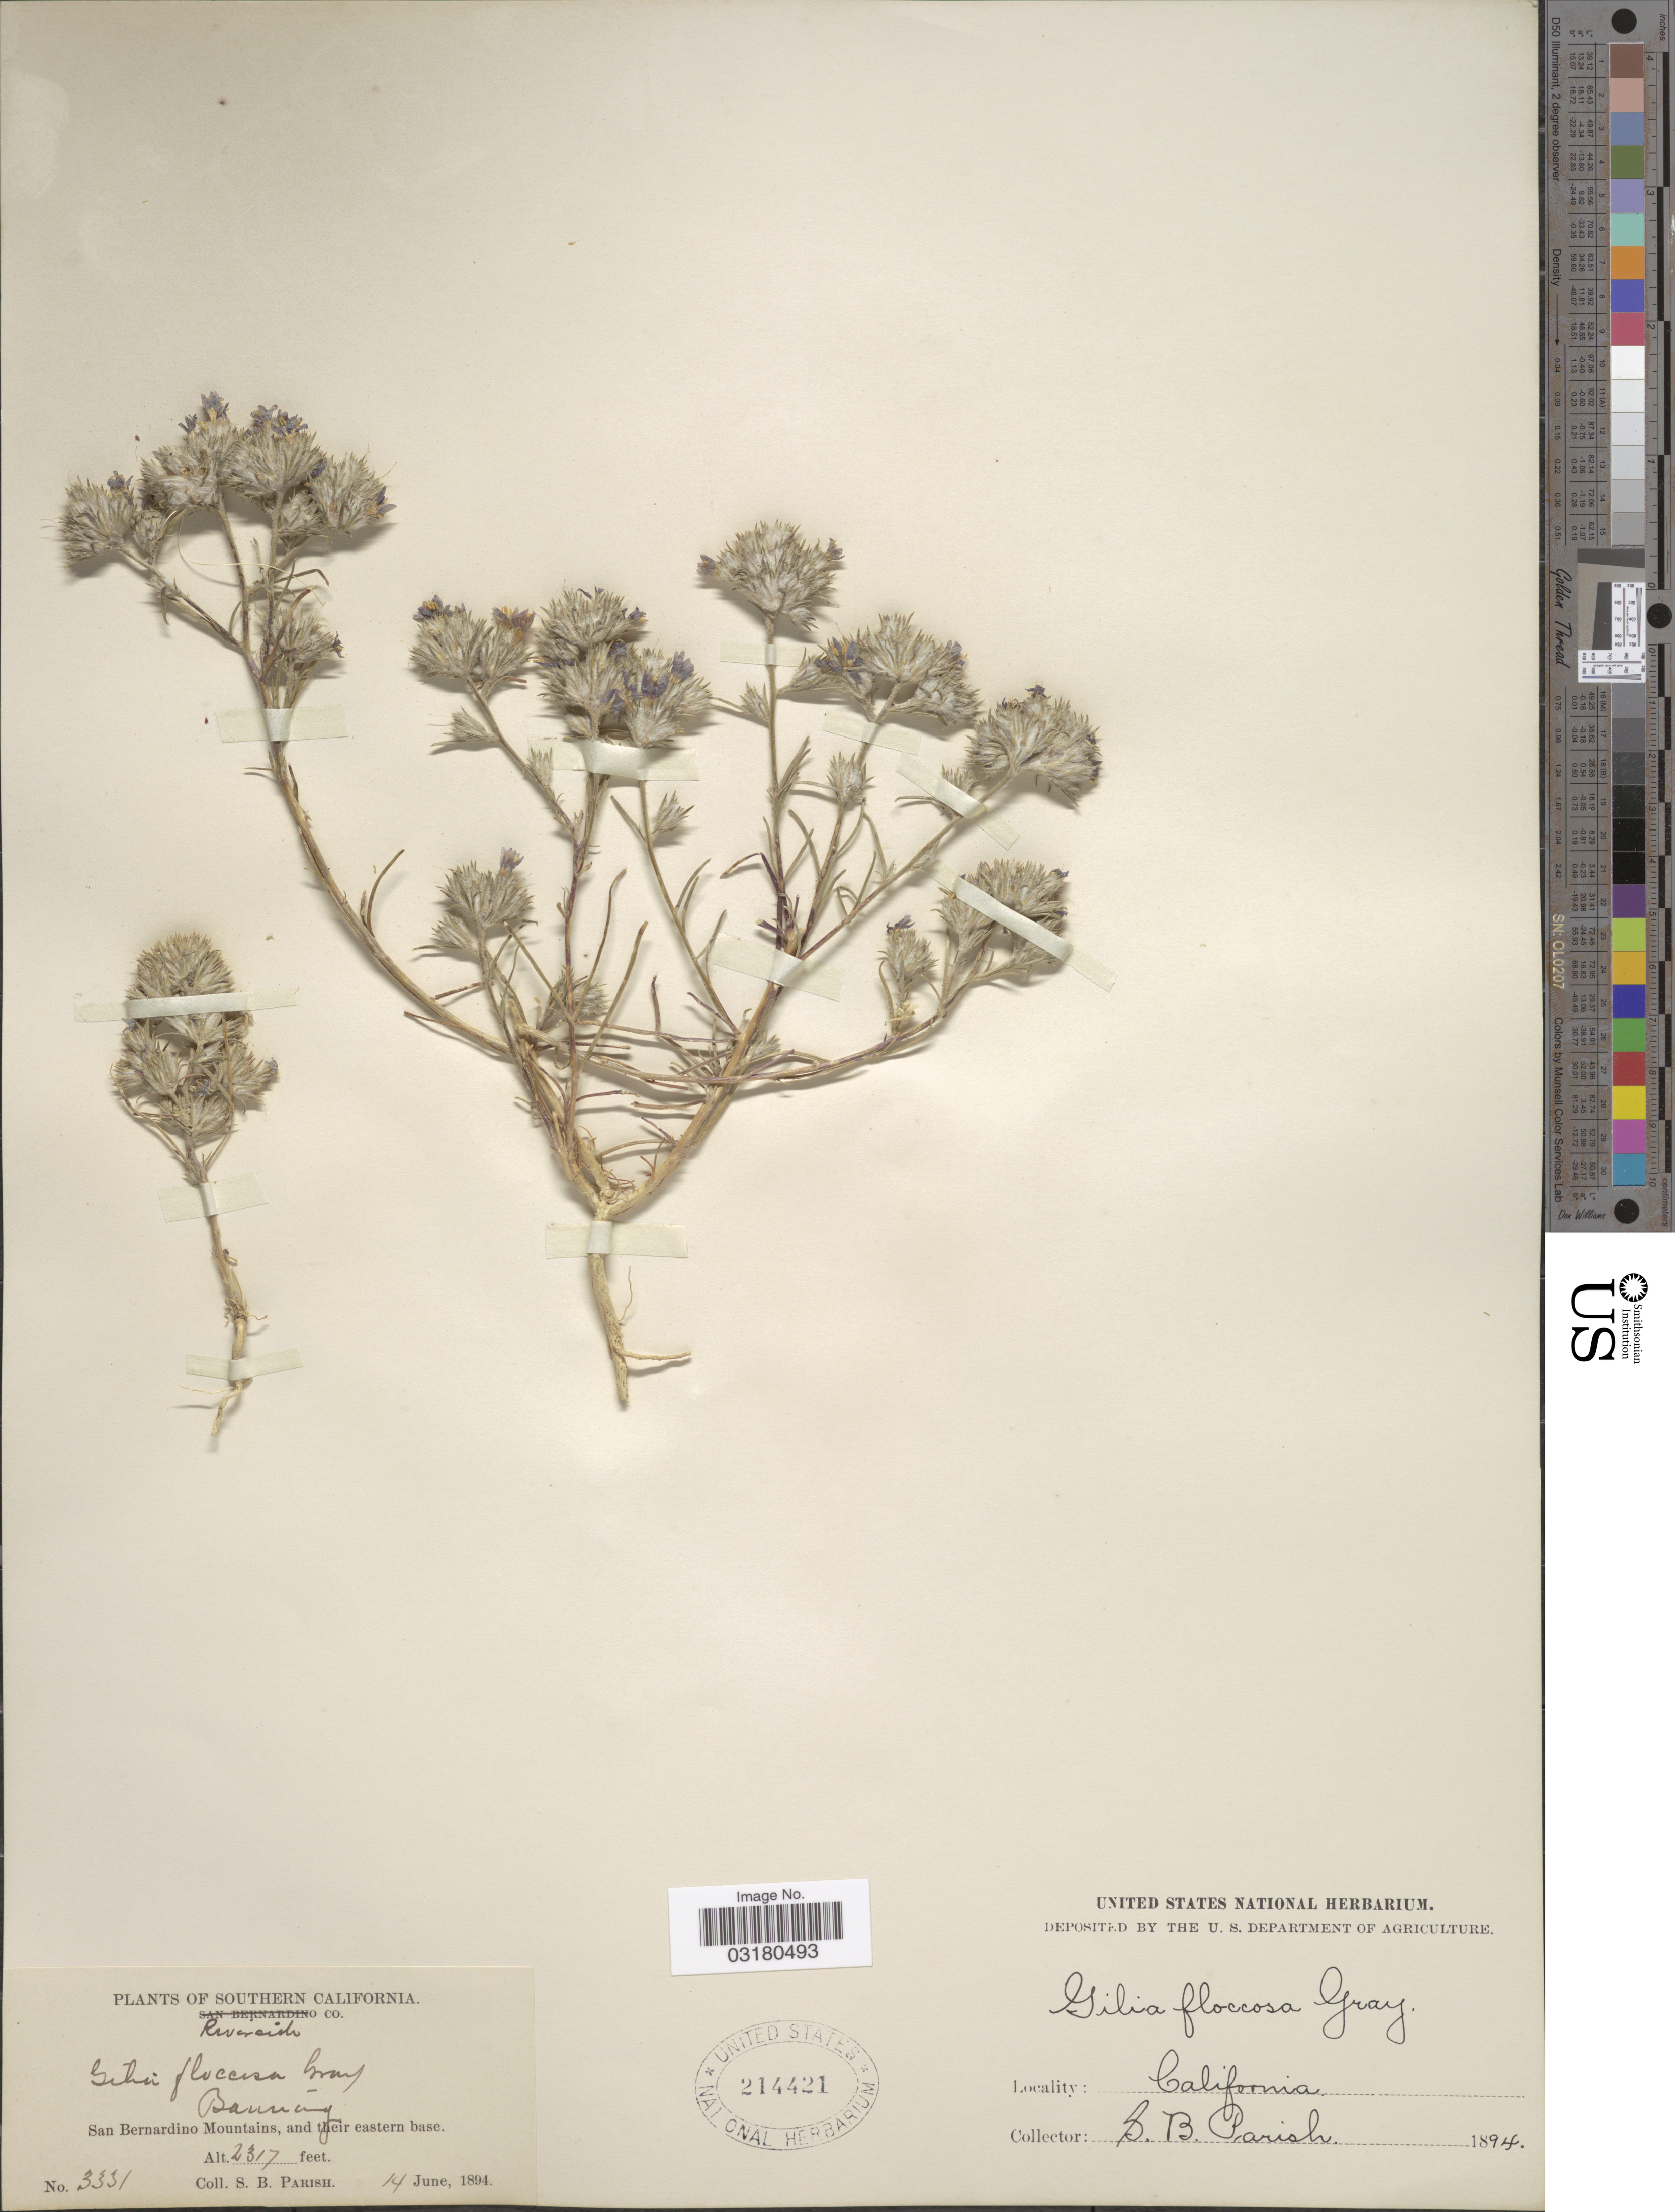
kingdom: Plantae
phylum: Tracheophyta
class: Magnoliopsida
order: Ericales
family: Polemoniaceae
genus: Eriastrum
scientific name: Eriastrum wilcoxii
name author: (A. Nelson) H. Mason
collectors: S. B. Parish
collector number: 3331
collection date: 1894-06-14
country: United States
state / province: California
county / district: San Bernardino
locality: Southern California. Riverside Co. Banning. San Bernardino Mountains, and their eastern base.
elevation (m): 706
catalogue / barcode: US 214421